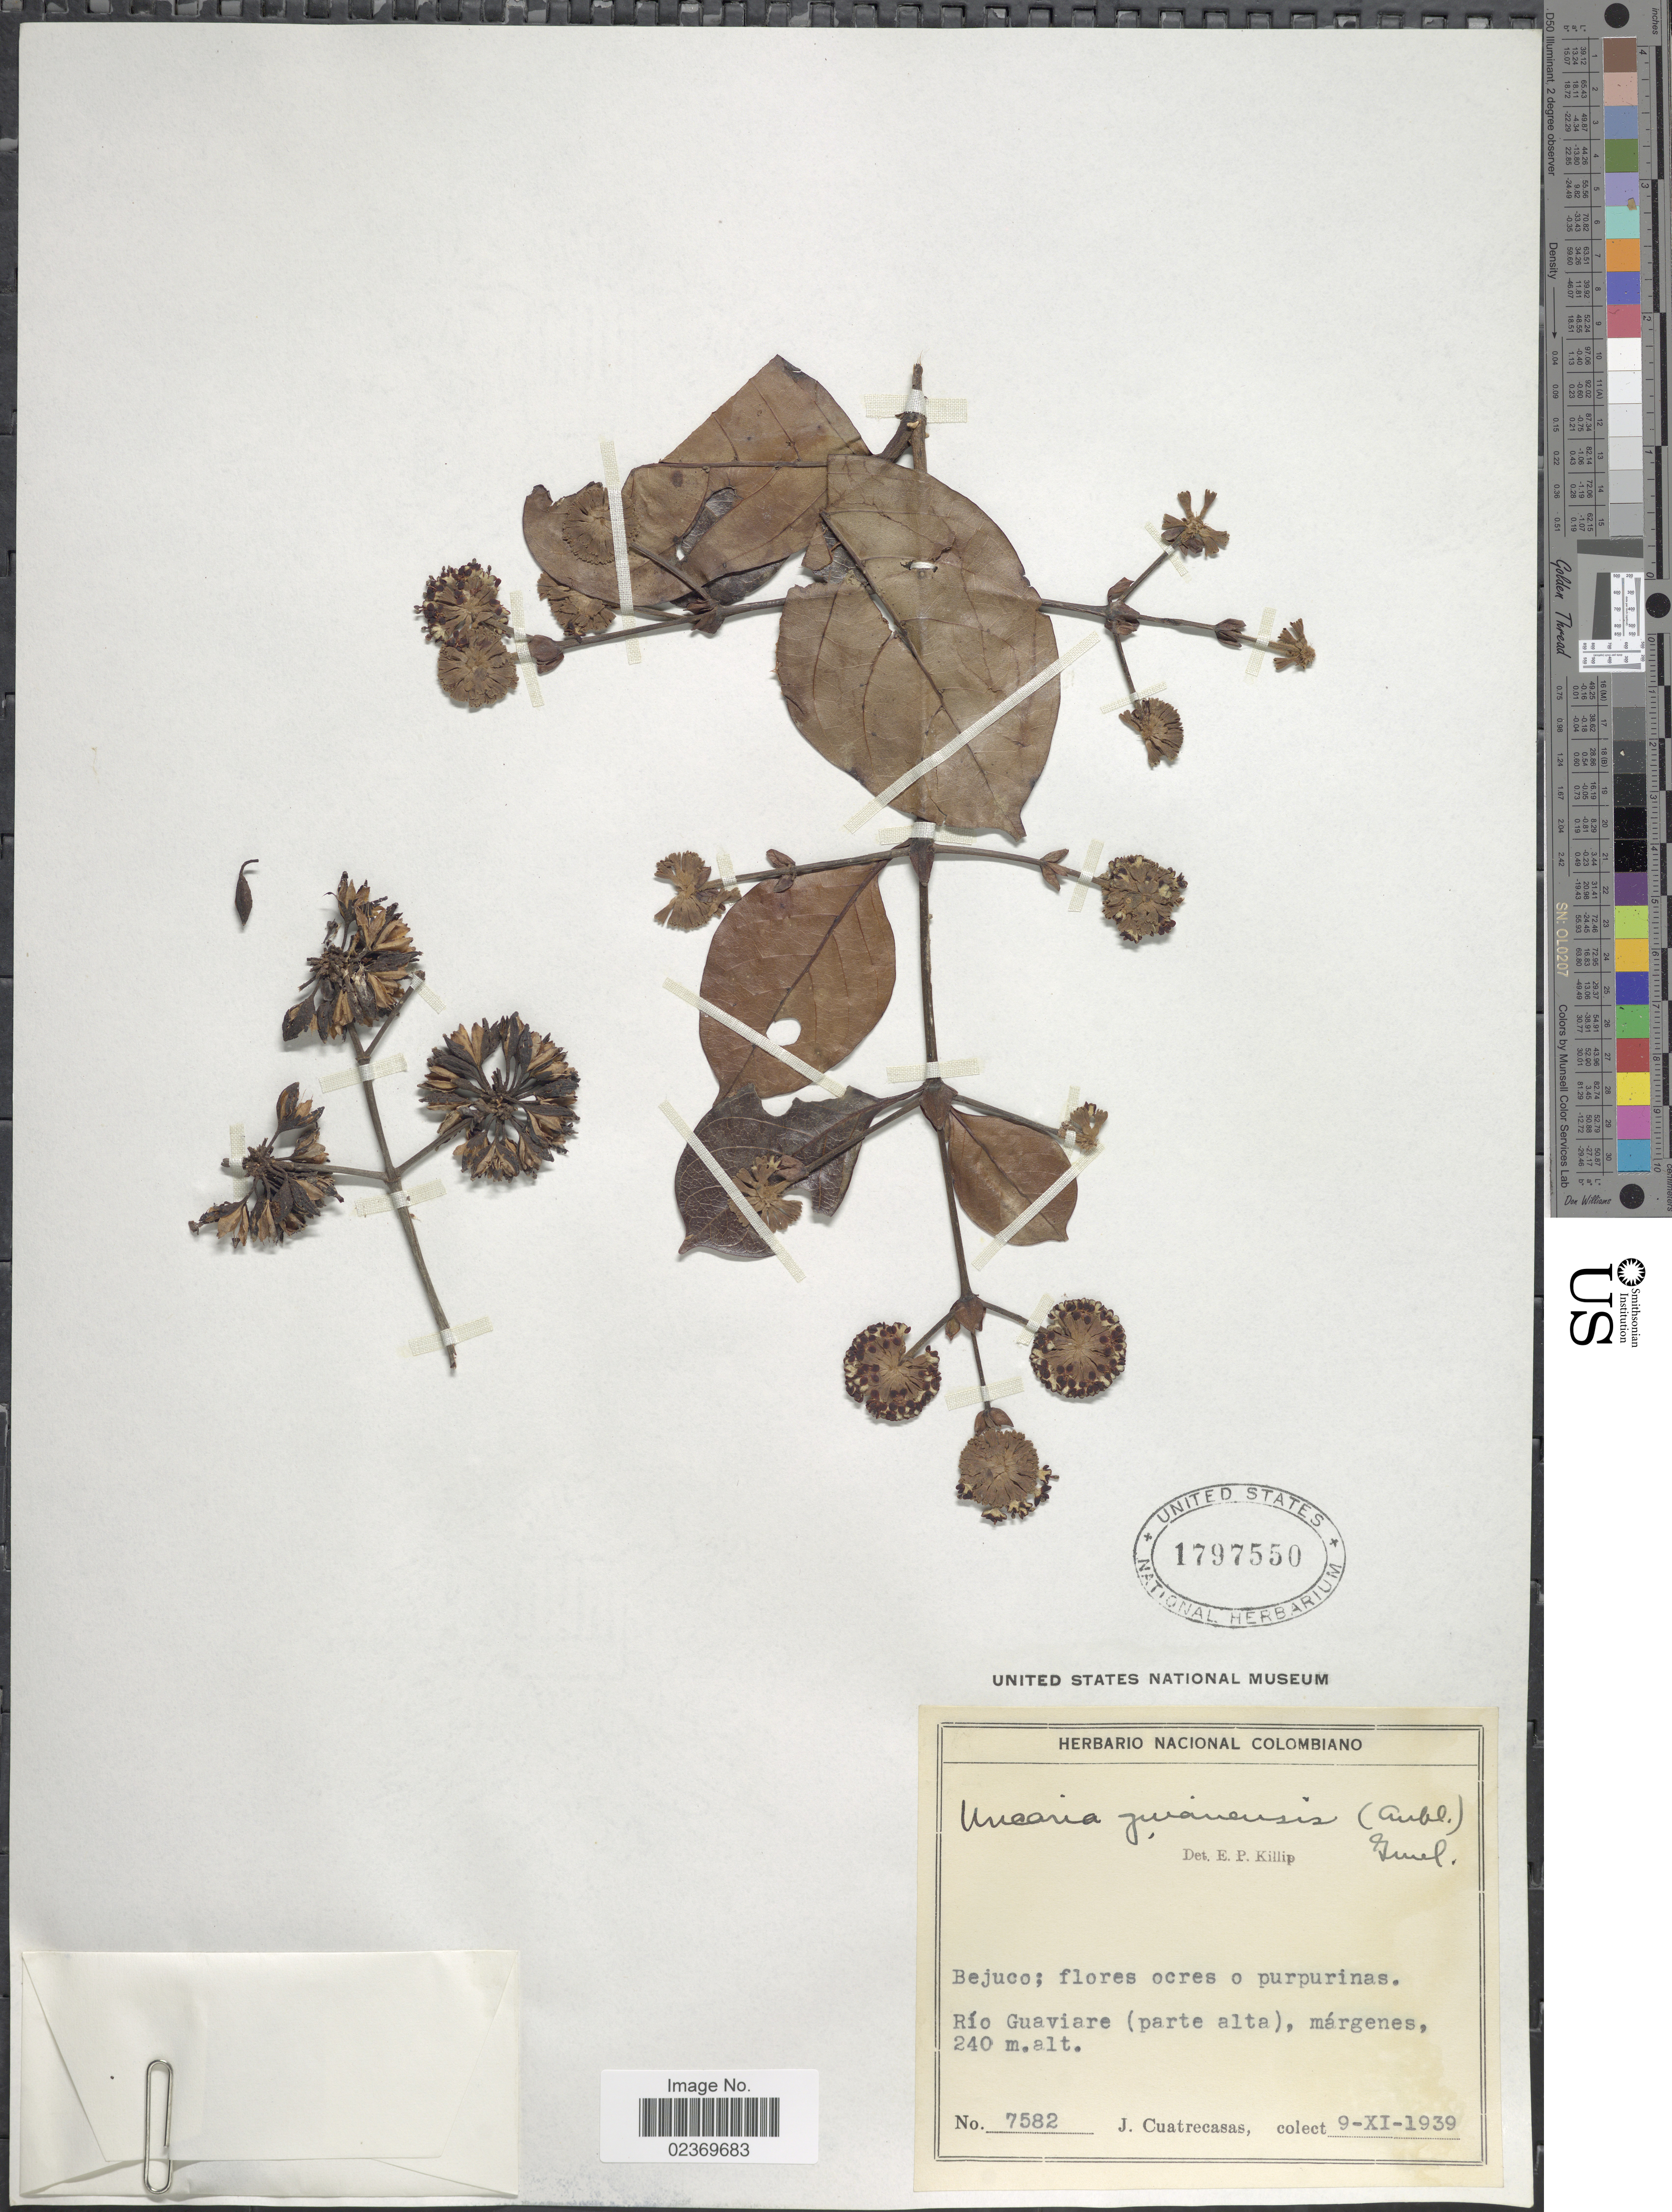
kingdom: Plantae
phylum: Tracheophyta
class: Magnoliopsida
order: Gentianales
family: Rubiaceae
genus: Uncaria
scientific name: Uncaria guianensis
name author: (Aubl.) J.F. Gmel.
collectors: J. Cuatrecasas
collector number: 7582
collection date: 1939-11-09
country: Colombia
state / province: Guaviare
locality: Rio Guaviare (parte alta), margenes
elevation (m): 240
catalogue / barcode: US 1797550